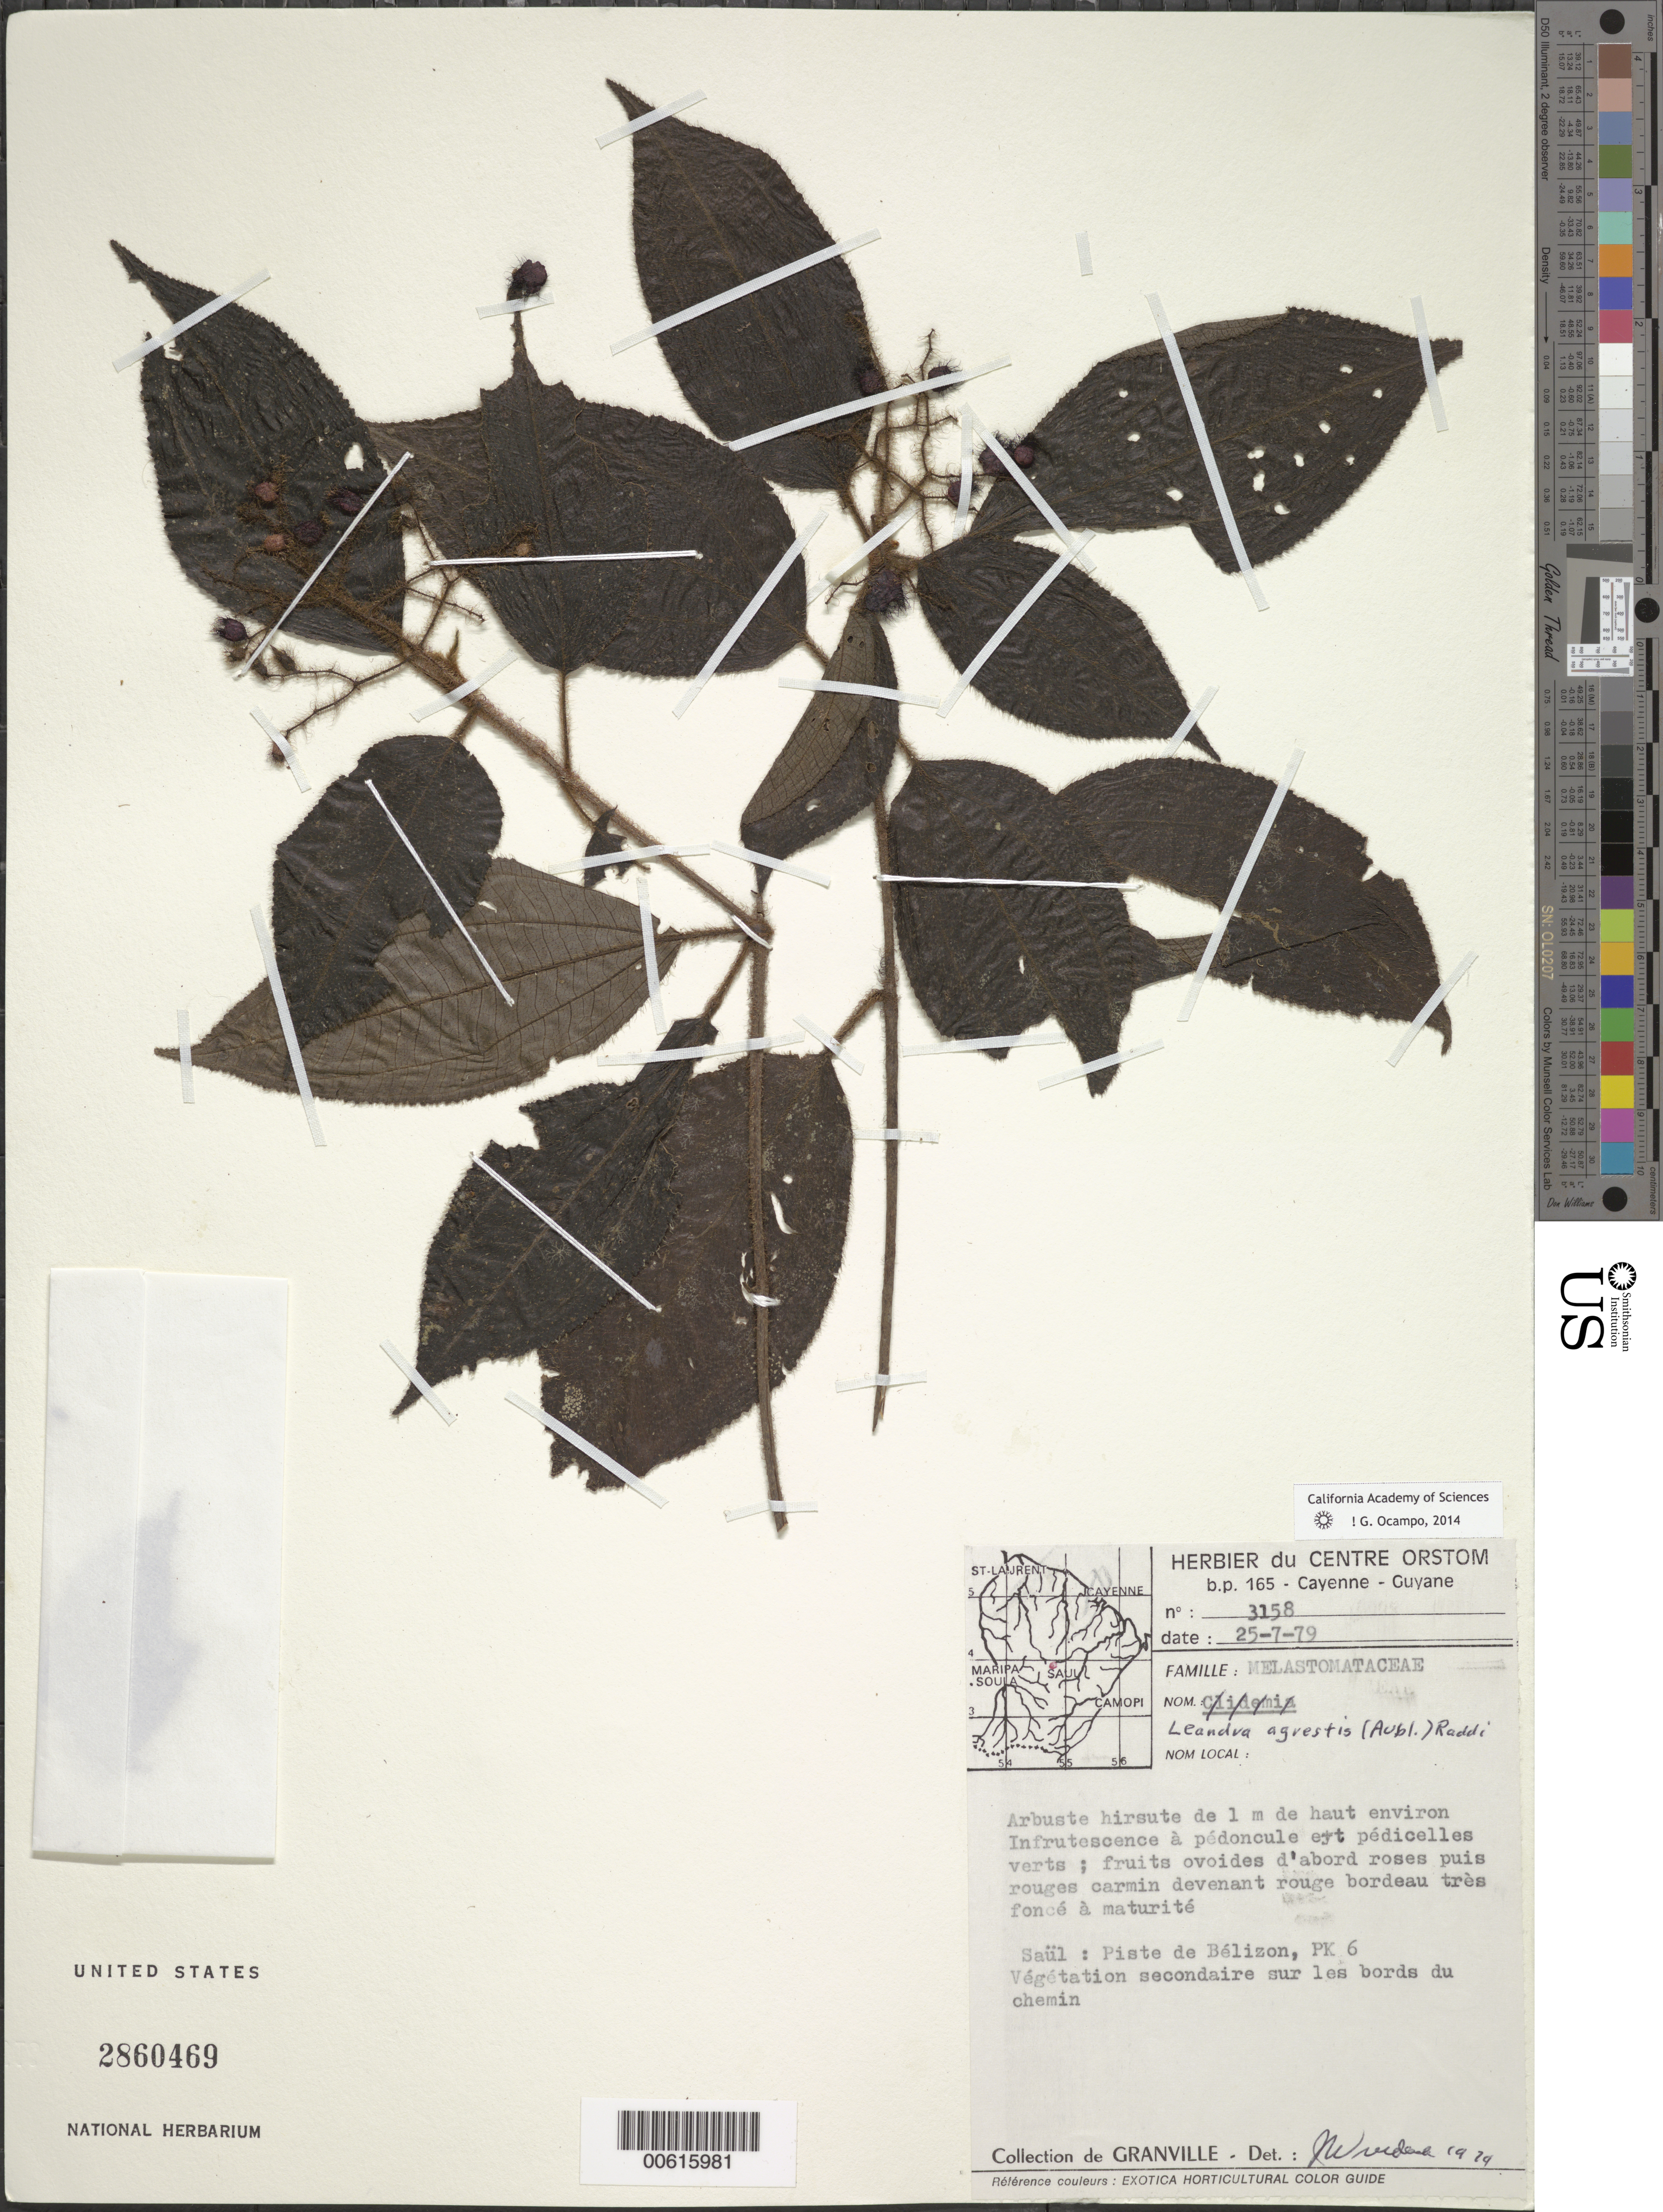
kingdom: Plantae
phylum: Tracheophyta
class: Magnoliopsida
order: Myrtales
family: Melastomataceae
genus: Leandra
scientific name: Leandra agrestis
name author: (Aubl.) Raddi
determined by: Wurdack, John J., (US), US (UNITED STATES)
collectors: J.-J. de Granville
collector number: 3158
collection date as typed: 25-Jul-79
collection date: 1979-07-25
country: French Guiana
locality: Saül, Piste de Bélizon, PK6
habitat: Vegetation secondaire sur les bordes du chemin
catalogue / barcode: US 2860469